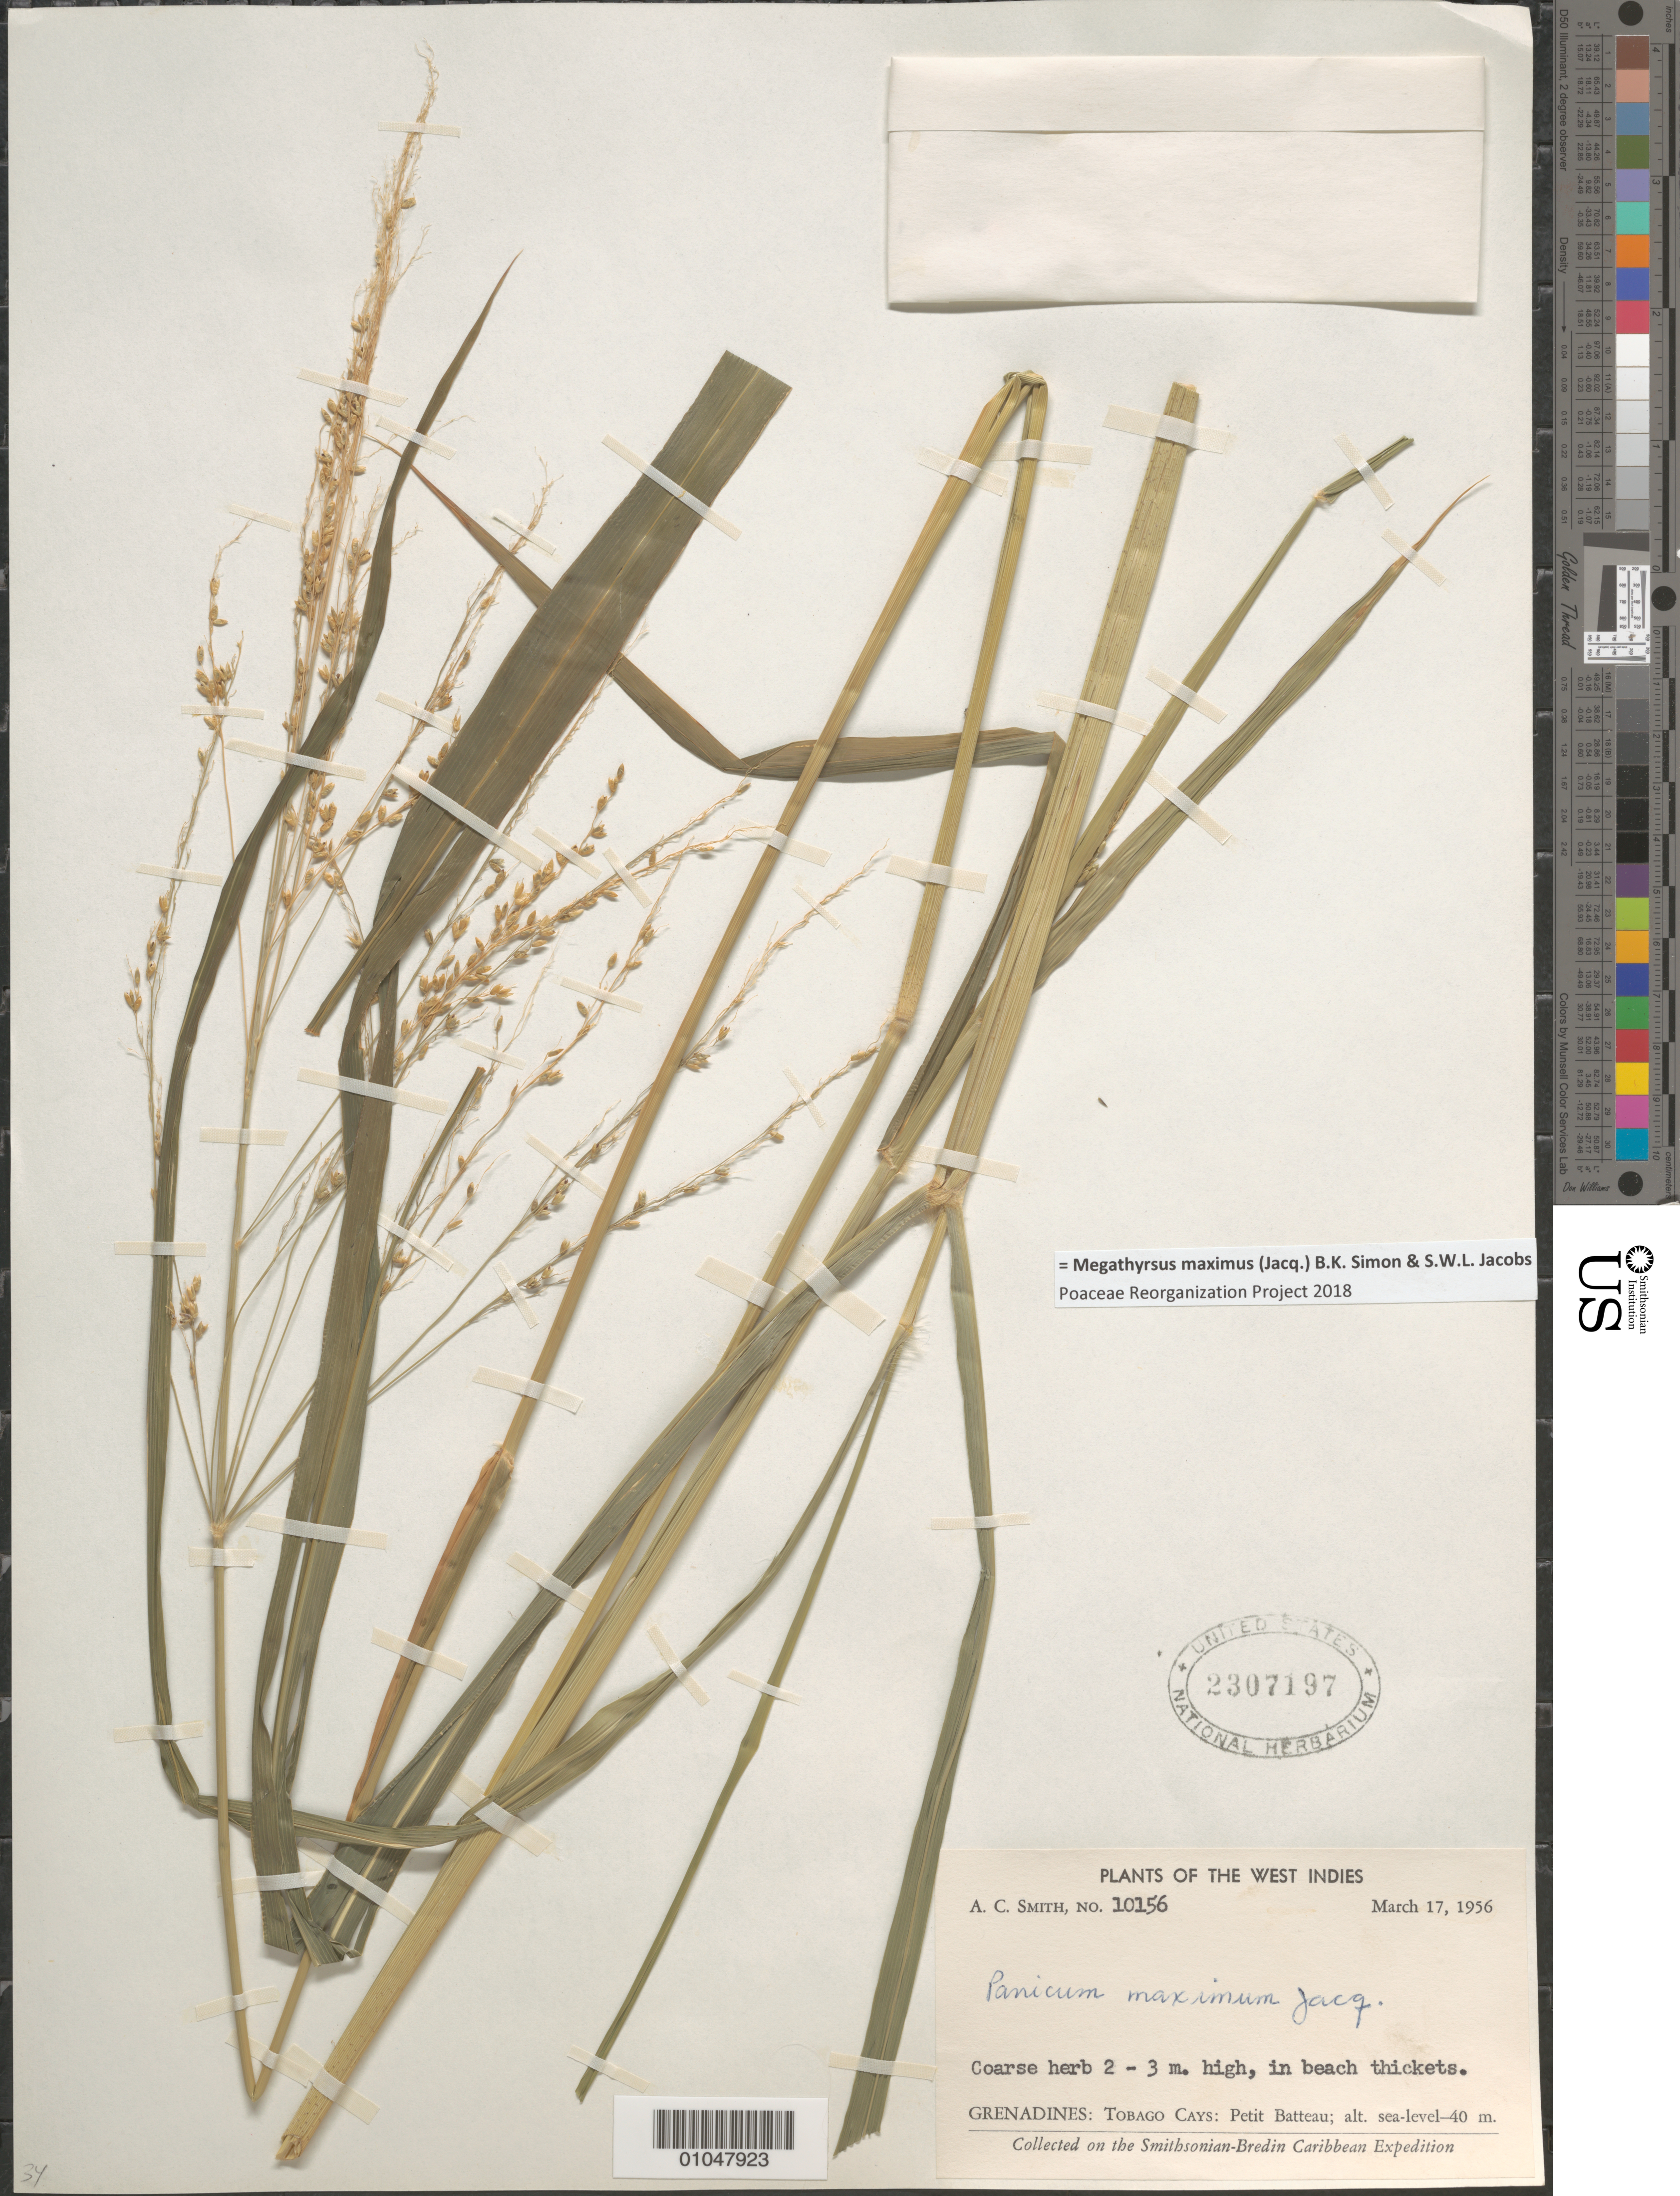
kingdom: Plantae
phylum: Tracheophyta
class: Liliopsida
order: Poales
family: Poaceae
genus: Panicum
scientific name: Panicum maximum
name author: Jacq.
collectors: A. C. Smith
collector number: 10156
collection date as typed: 17 Mar 1956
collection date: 1956-03-17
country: St. Vincent - Grenadines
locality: Tobago Cays, Petit Bateau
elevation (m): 0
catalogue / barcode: US 2307197